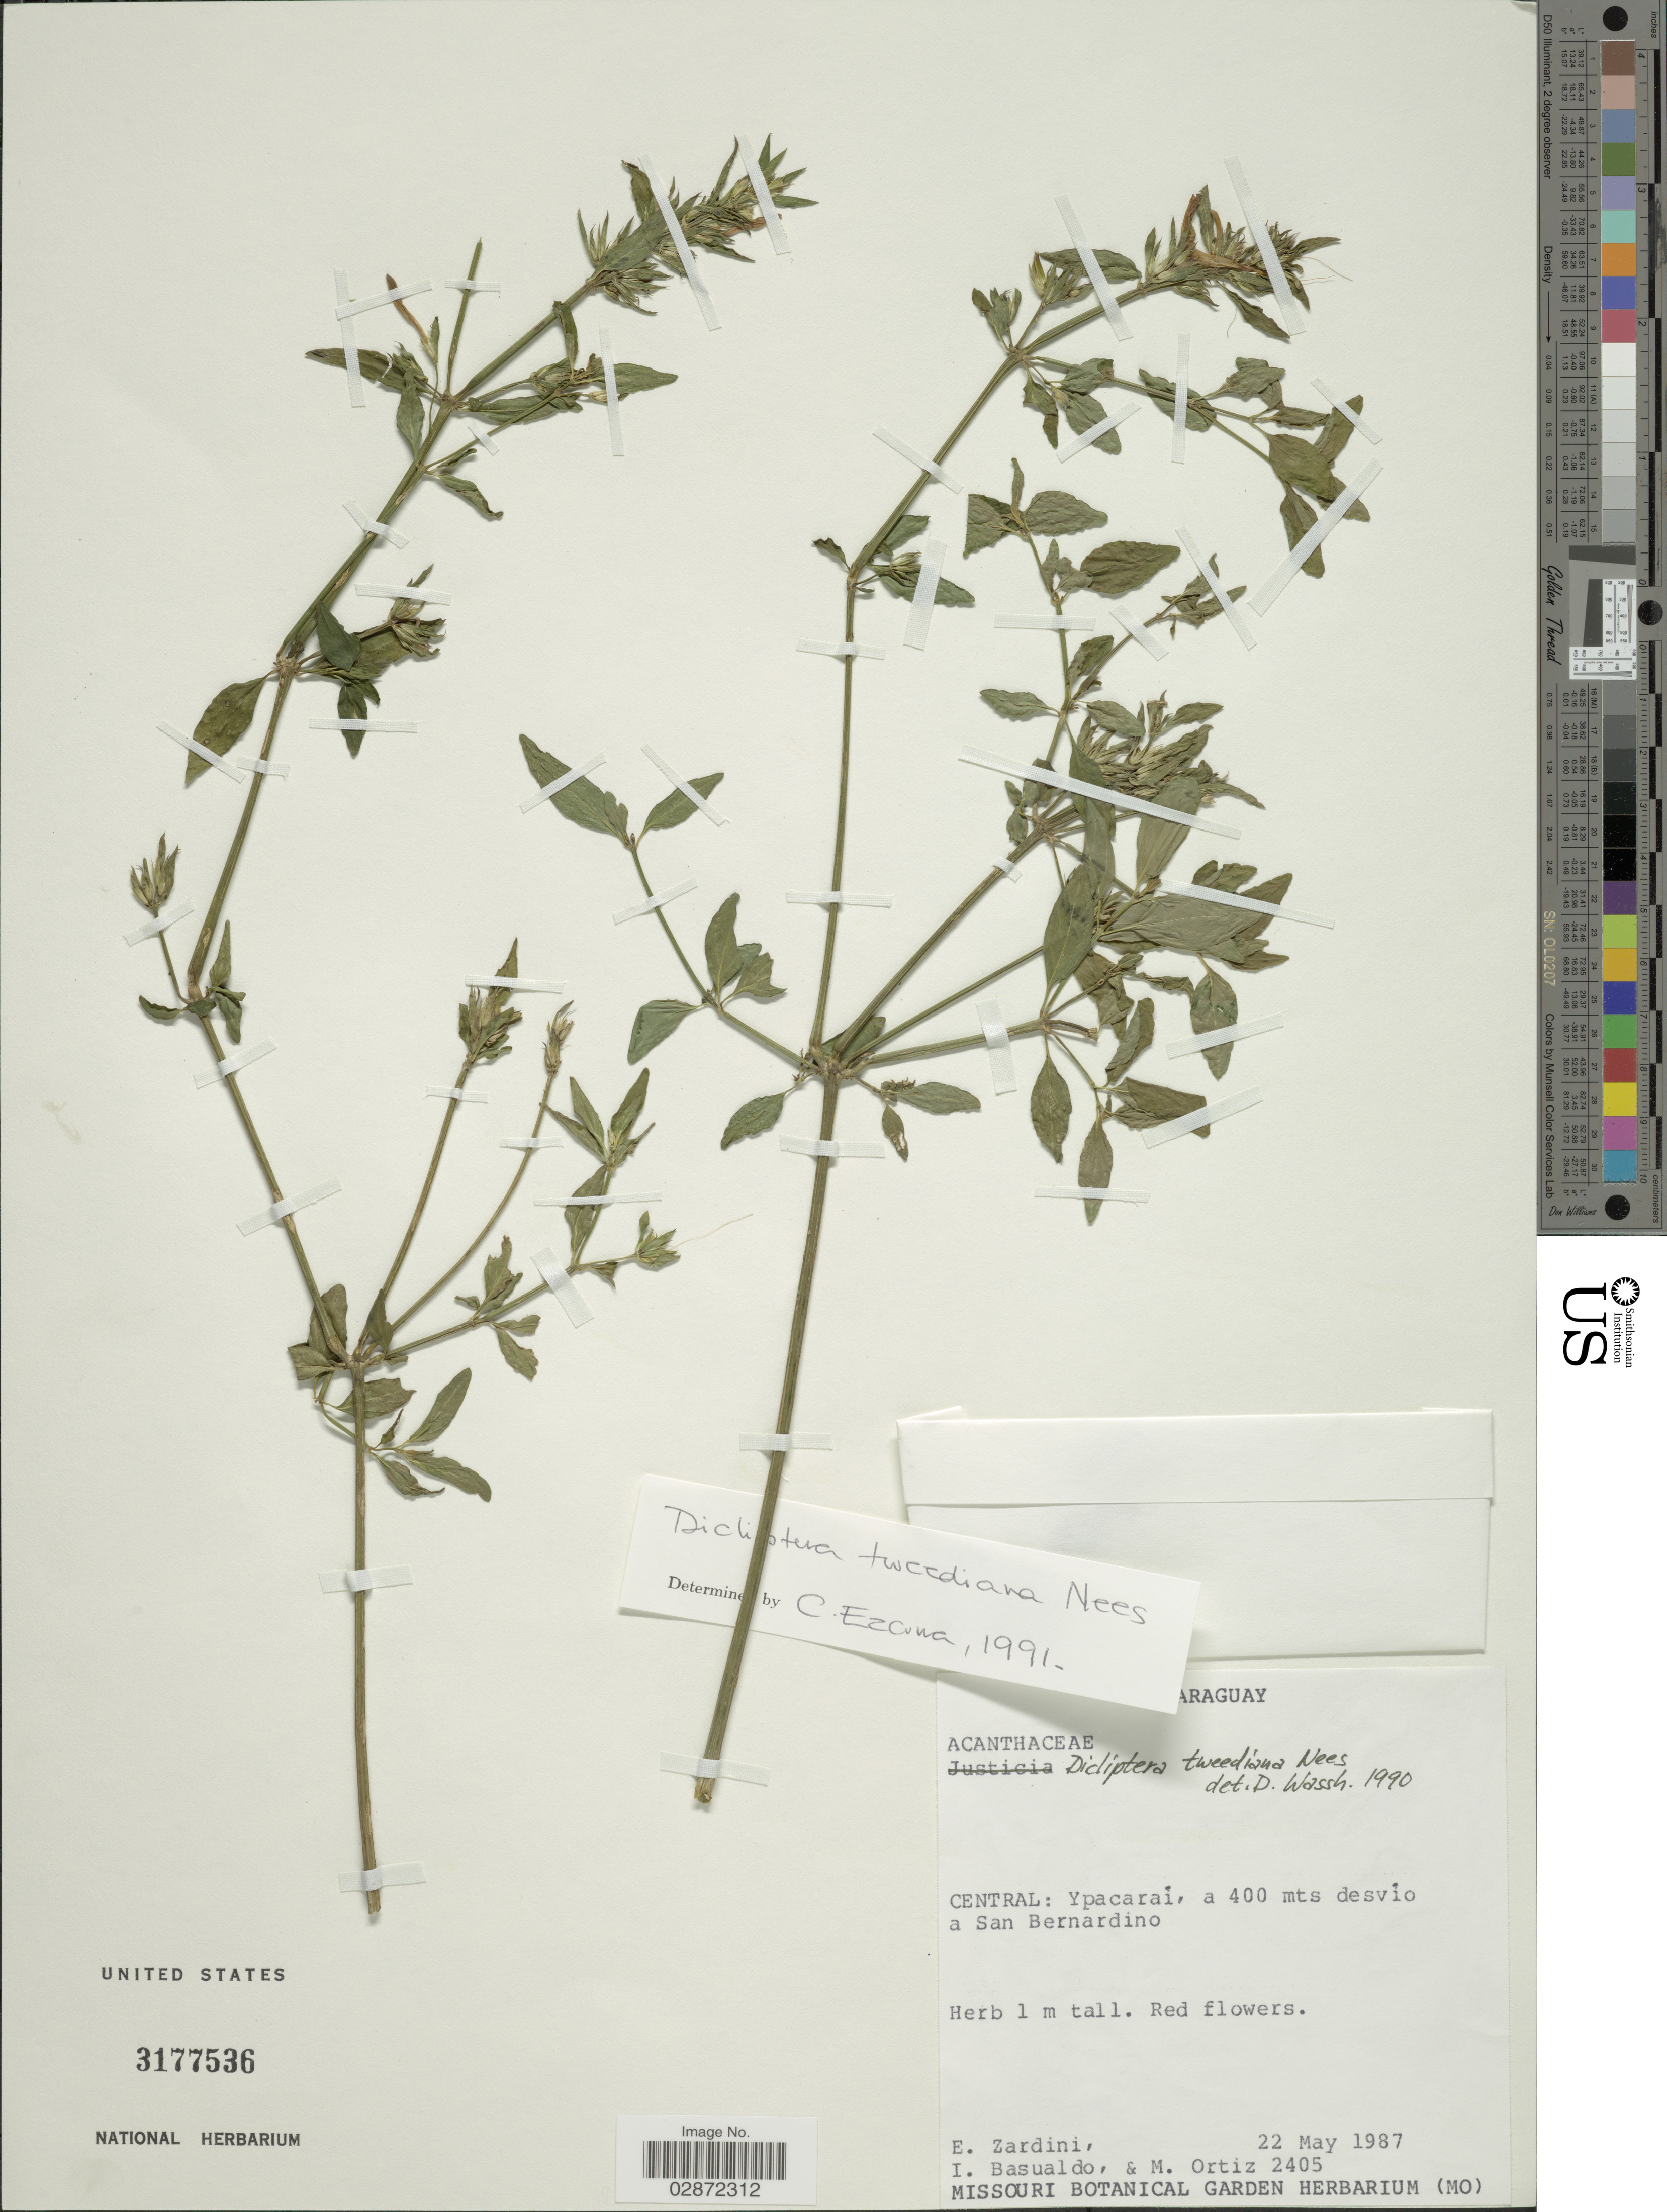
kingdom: Plantae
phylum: Tracheophyta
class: Magnoliopsida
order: Lamiales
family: Acanthaceae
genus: Dicliptera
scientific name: Dicliptera squarrosa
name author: Nees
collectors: E. Zardini, I. Basualdo & M. Ortiz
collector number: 2405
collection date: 1987-05-22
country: Paraguay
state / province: Central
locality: Ypacaraí, a 400 mts desvío a San Bernardino.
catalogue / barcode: US 3177536